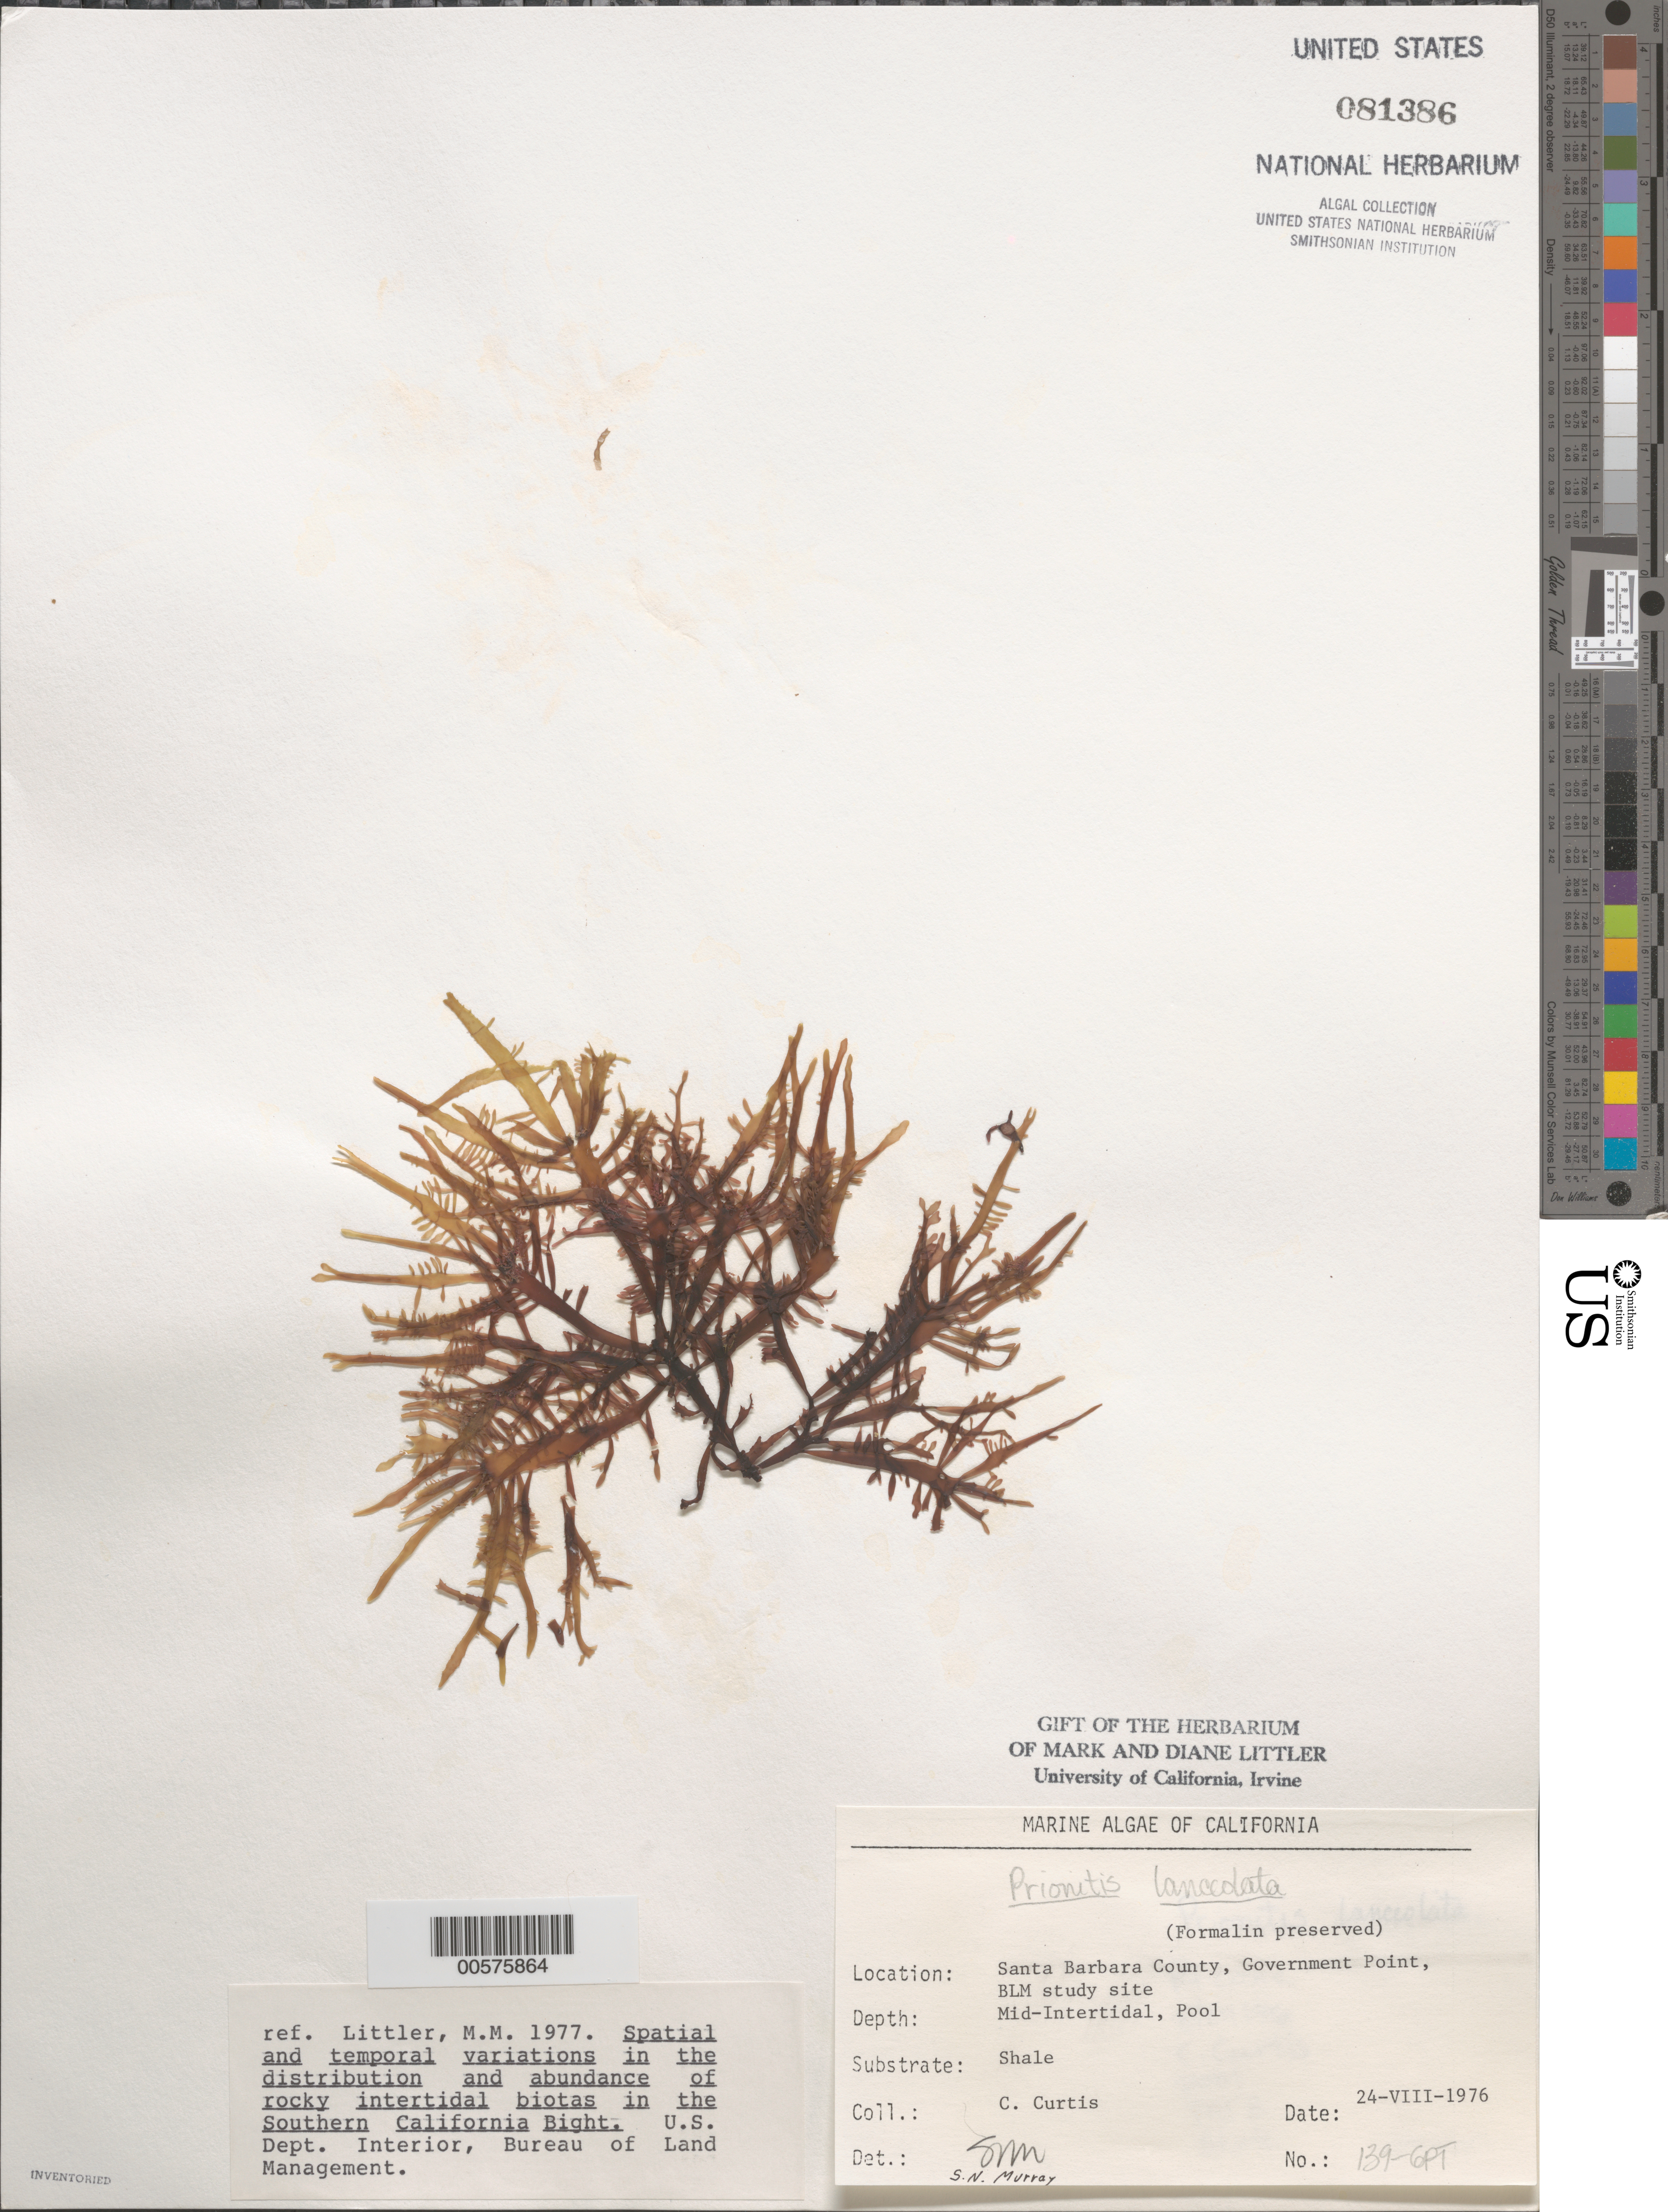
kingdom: Plantae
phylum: Rhodophyta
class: Florideophyceae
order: Cryptonemiales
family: Cryptonemiaceae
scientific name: Prionitis lanceolata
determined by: Murray, S. N.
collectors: C. Curtis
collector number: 139-gpt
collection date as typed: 24 Aug 1976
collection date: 1976-08-24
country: United States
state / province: California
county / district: Santa Barbara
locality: Government Point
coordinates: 34 26'31"N, 120 24'06"W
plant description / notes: BLM-SOCALBIGHT Rocky Intertidal Survey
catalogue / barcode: US 81386